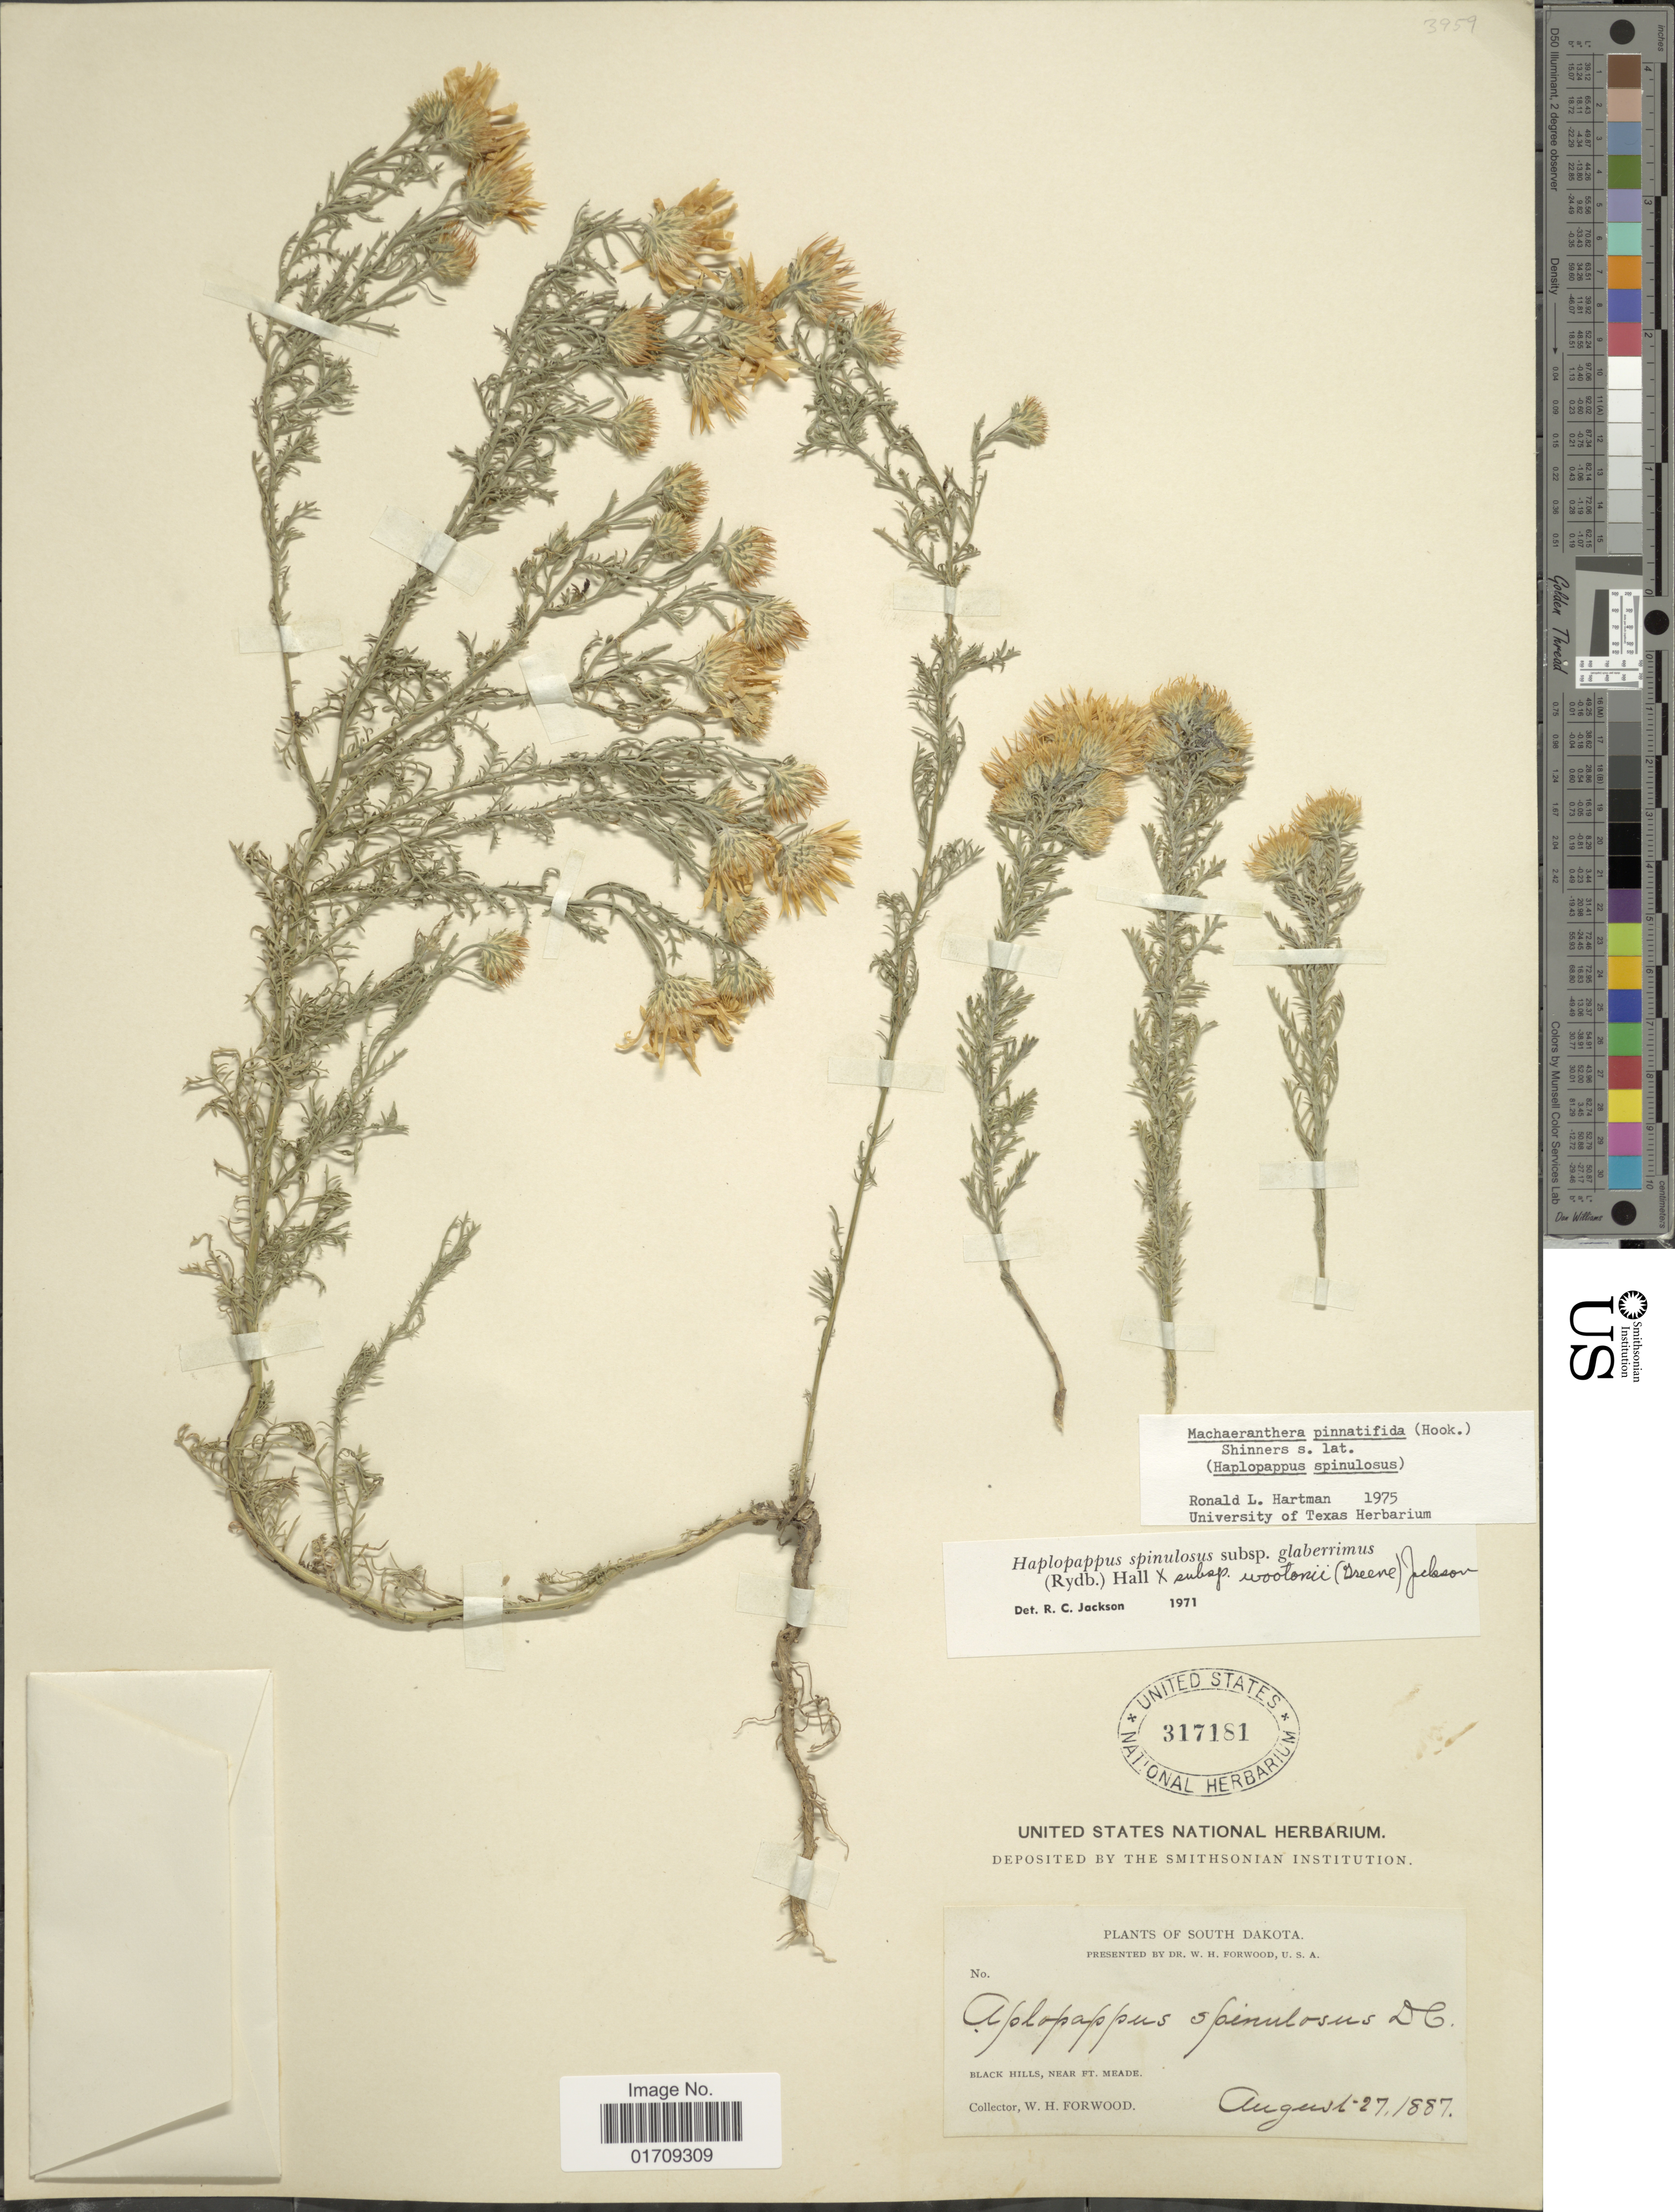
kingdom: Plantae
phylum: Tracheophyta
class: Magnoliopsida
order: Asterales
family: Asteraceae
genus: Machaeranthera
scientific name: Machaeranthera pinnatifida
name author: (Hook.) Shinners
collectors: W. Forwood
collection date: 1887-08-27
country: United States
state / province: South Dakota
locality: Black Hills, near Ft. Meade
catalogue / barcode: US 317181